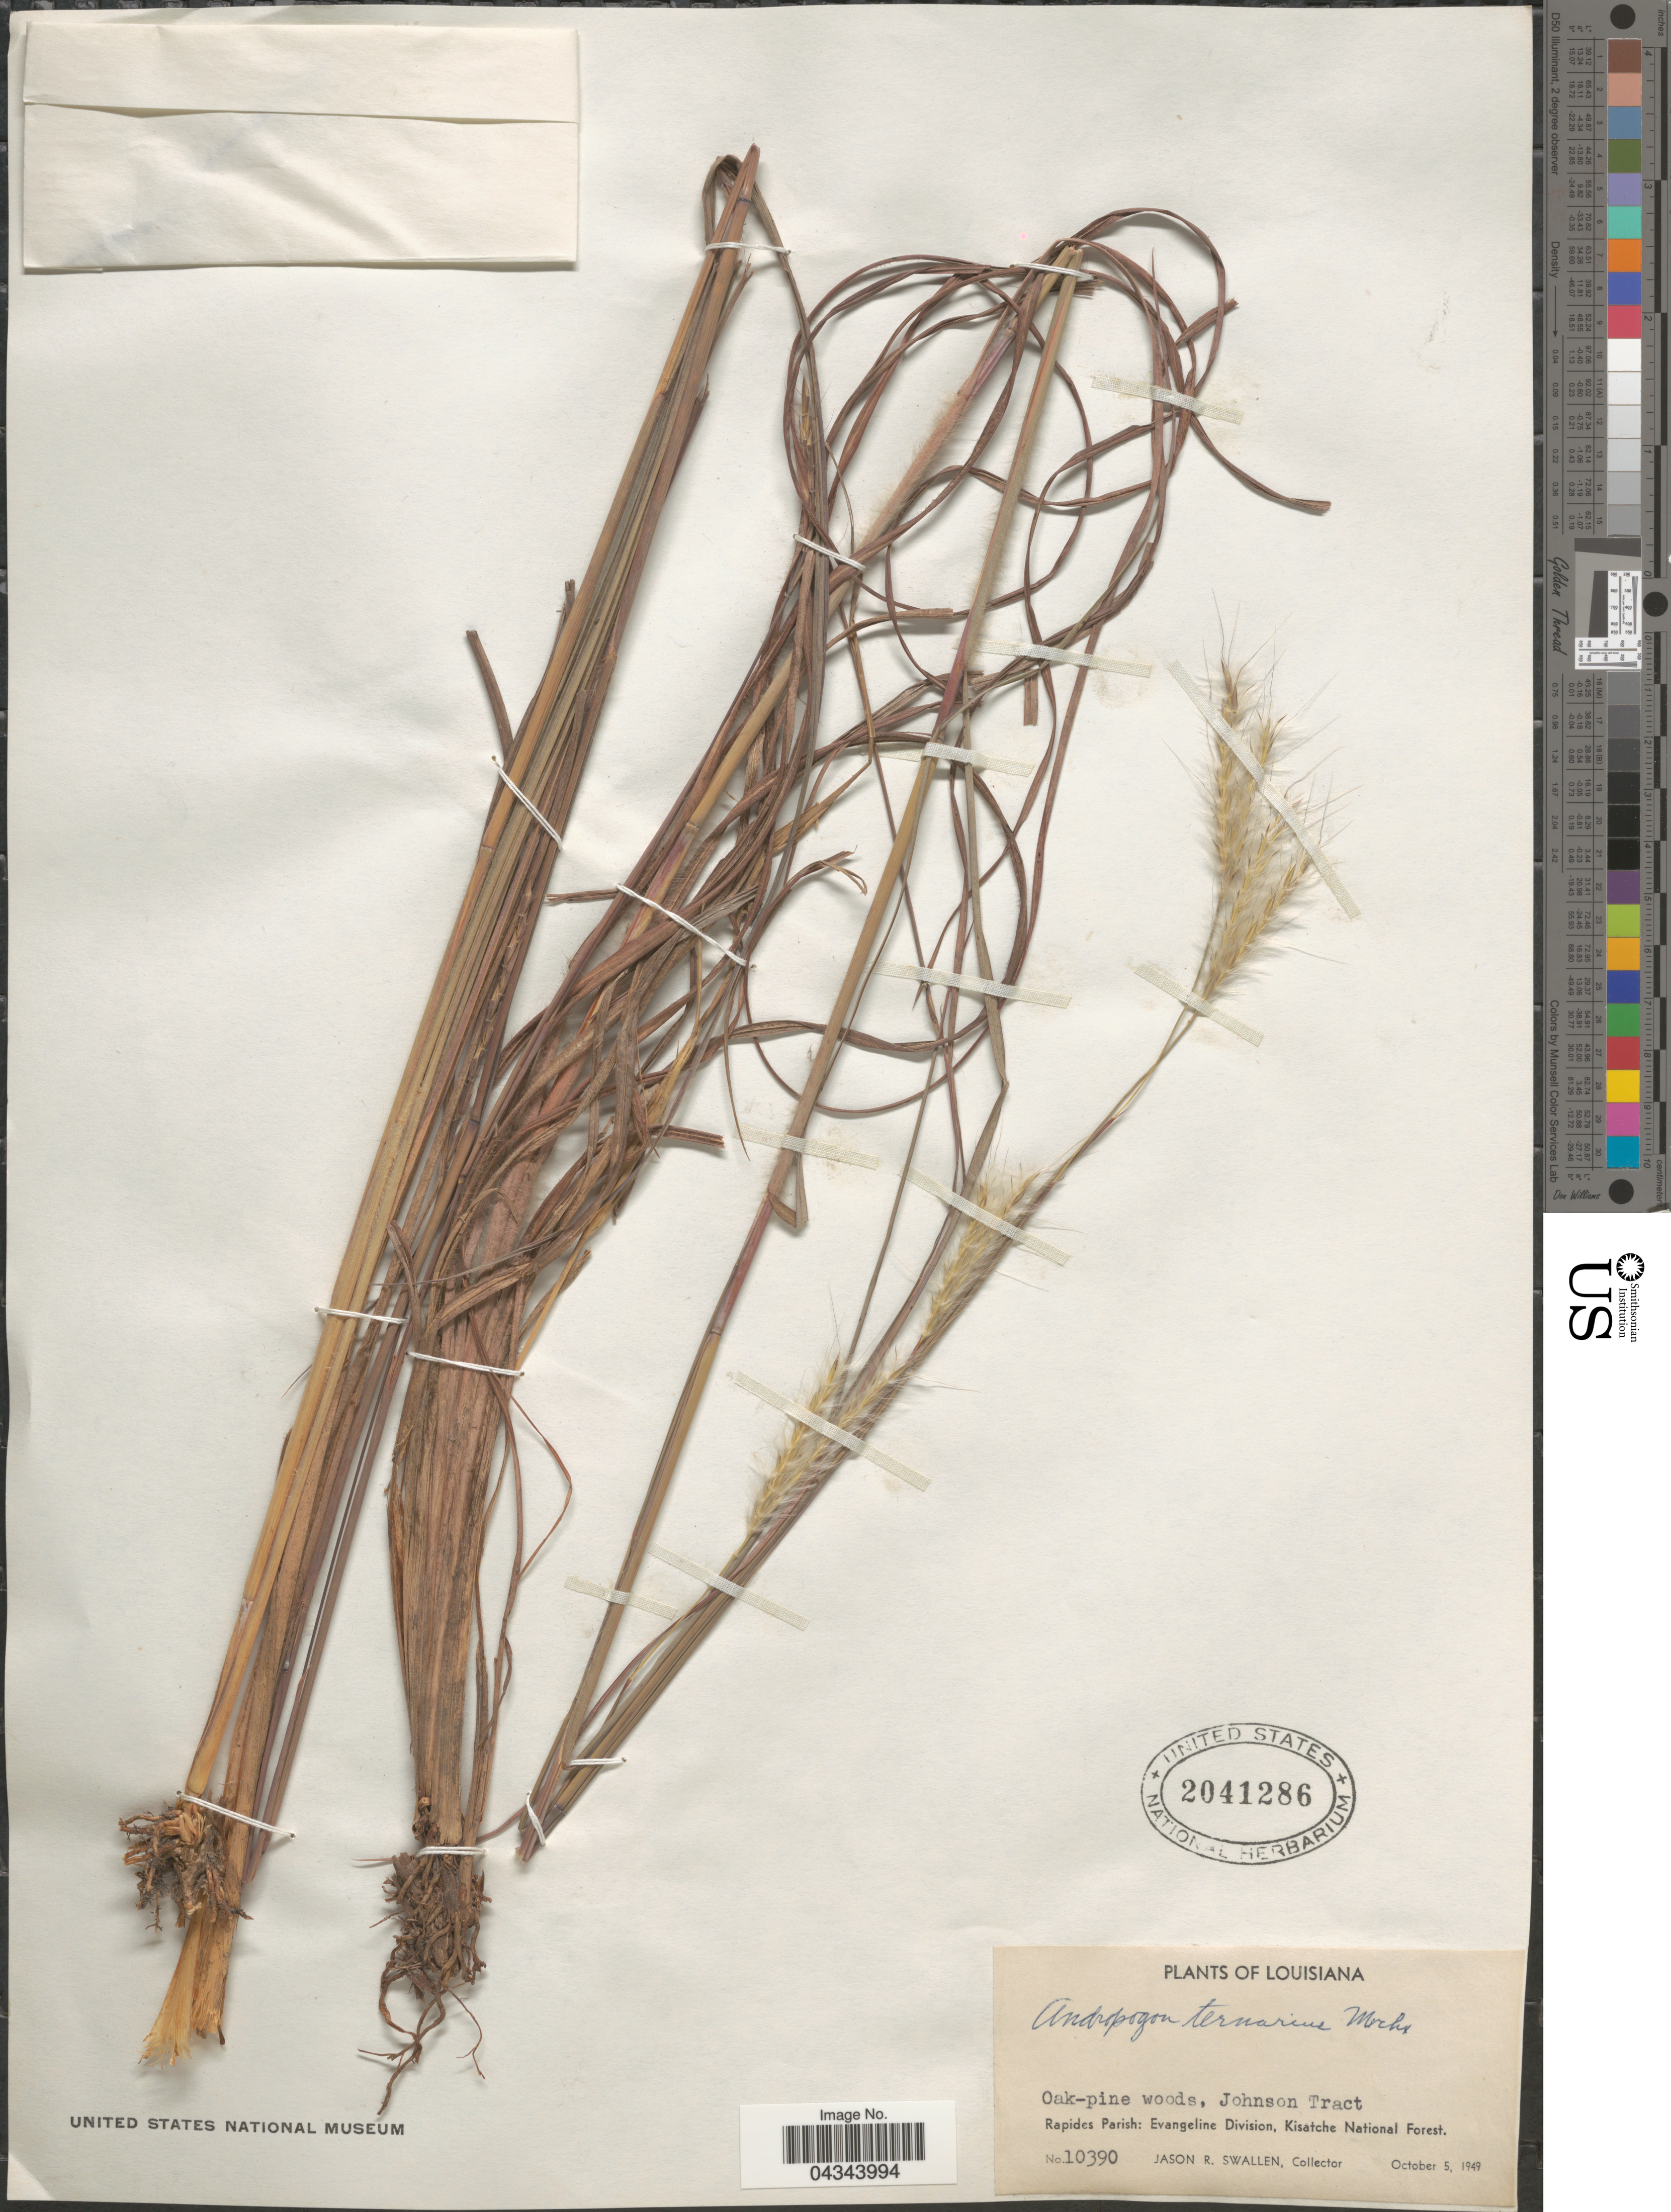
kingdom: Plantae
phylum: Tracheophyta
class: Liliopsida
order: Poales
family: Poaceae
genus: Andropogon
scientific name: Andropogon ternarius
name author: Michx.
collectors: J. R. Swallen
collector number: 10390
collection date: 1949-10-05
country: United States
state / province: Louisiana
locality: Oak-pine woods, Johnson Tract. Rapides Parish: Evangeline Division, Kisatche National Forest.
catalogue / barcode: US 2041286